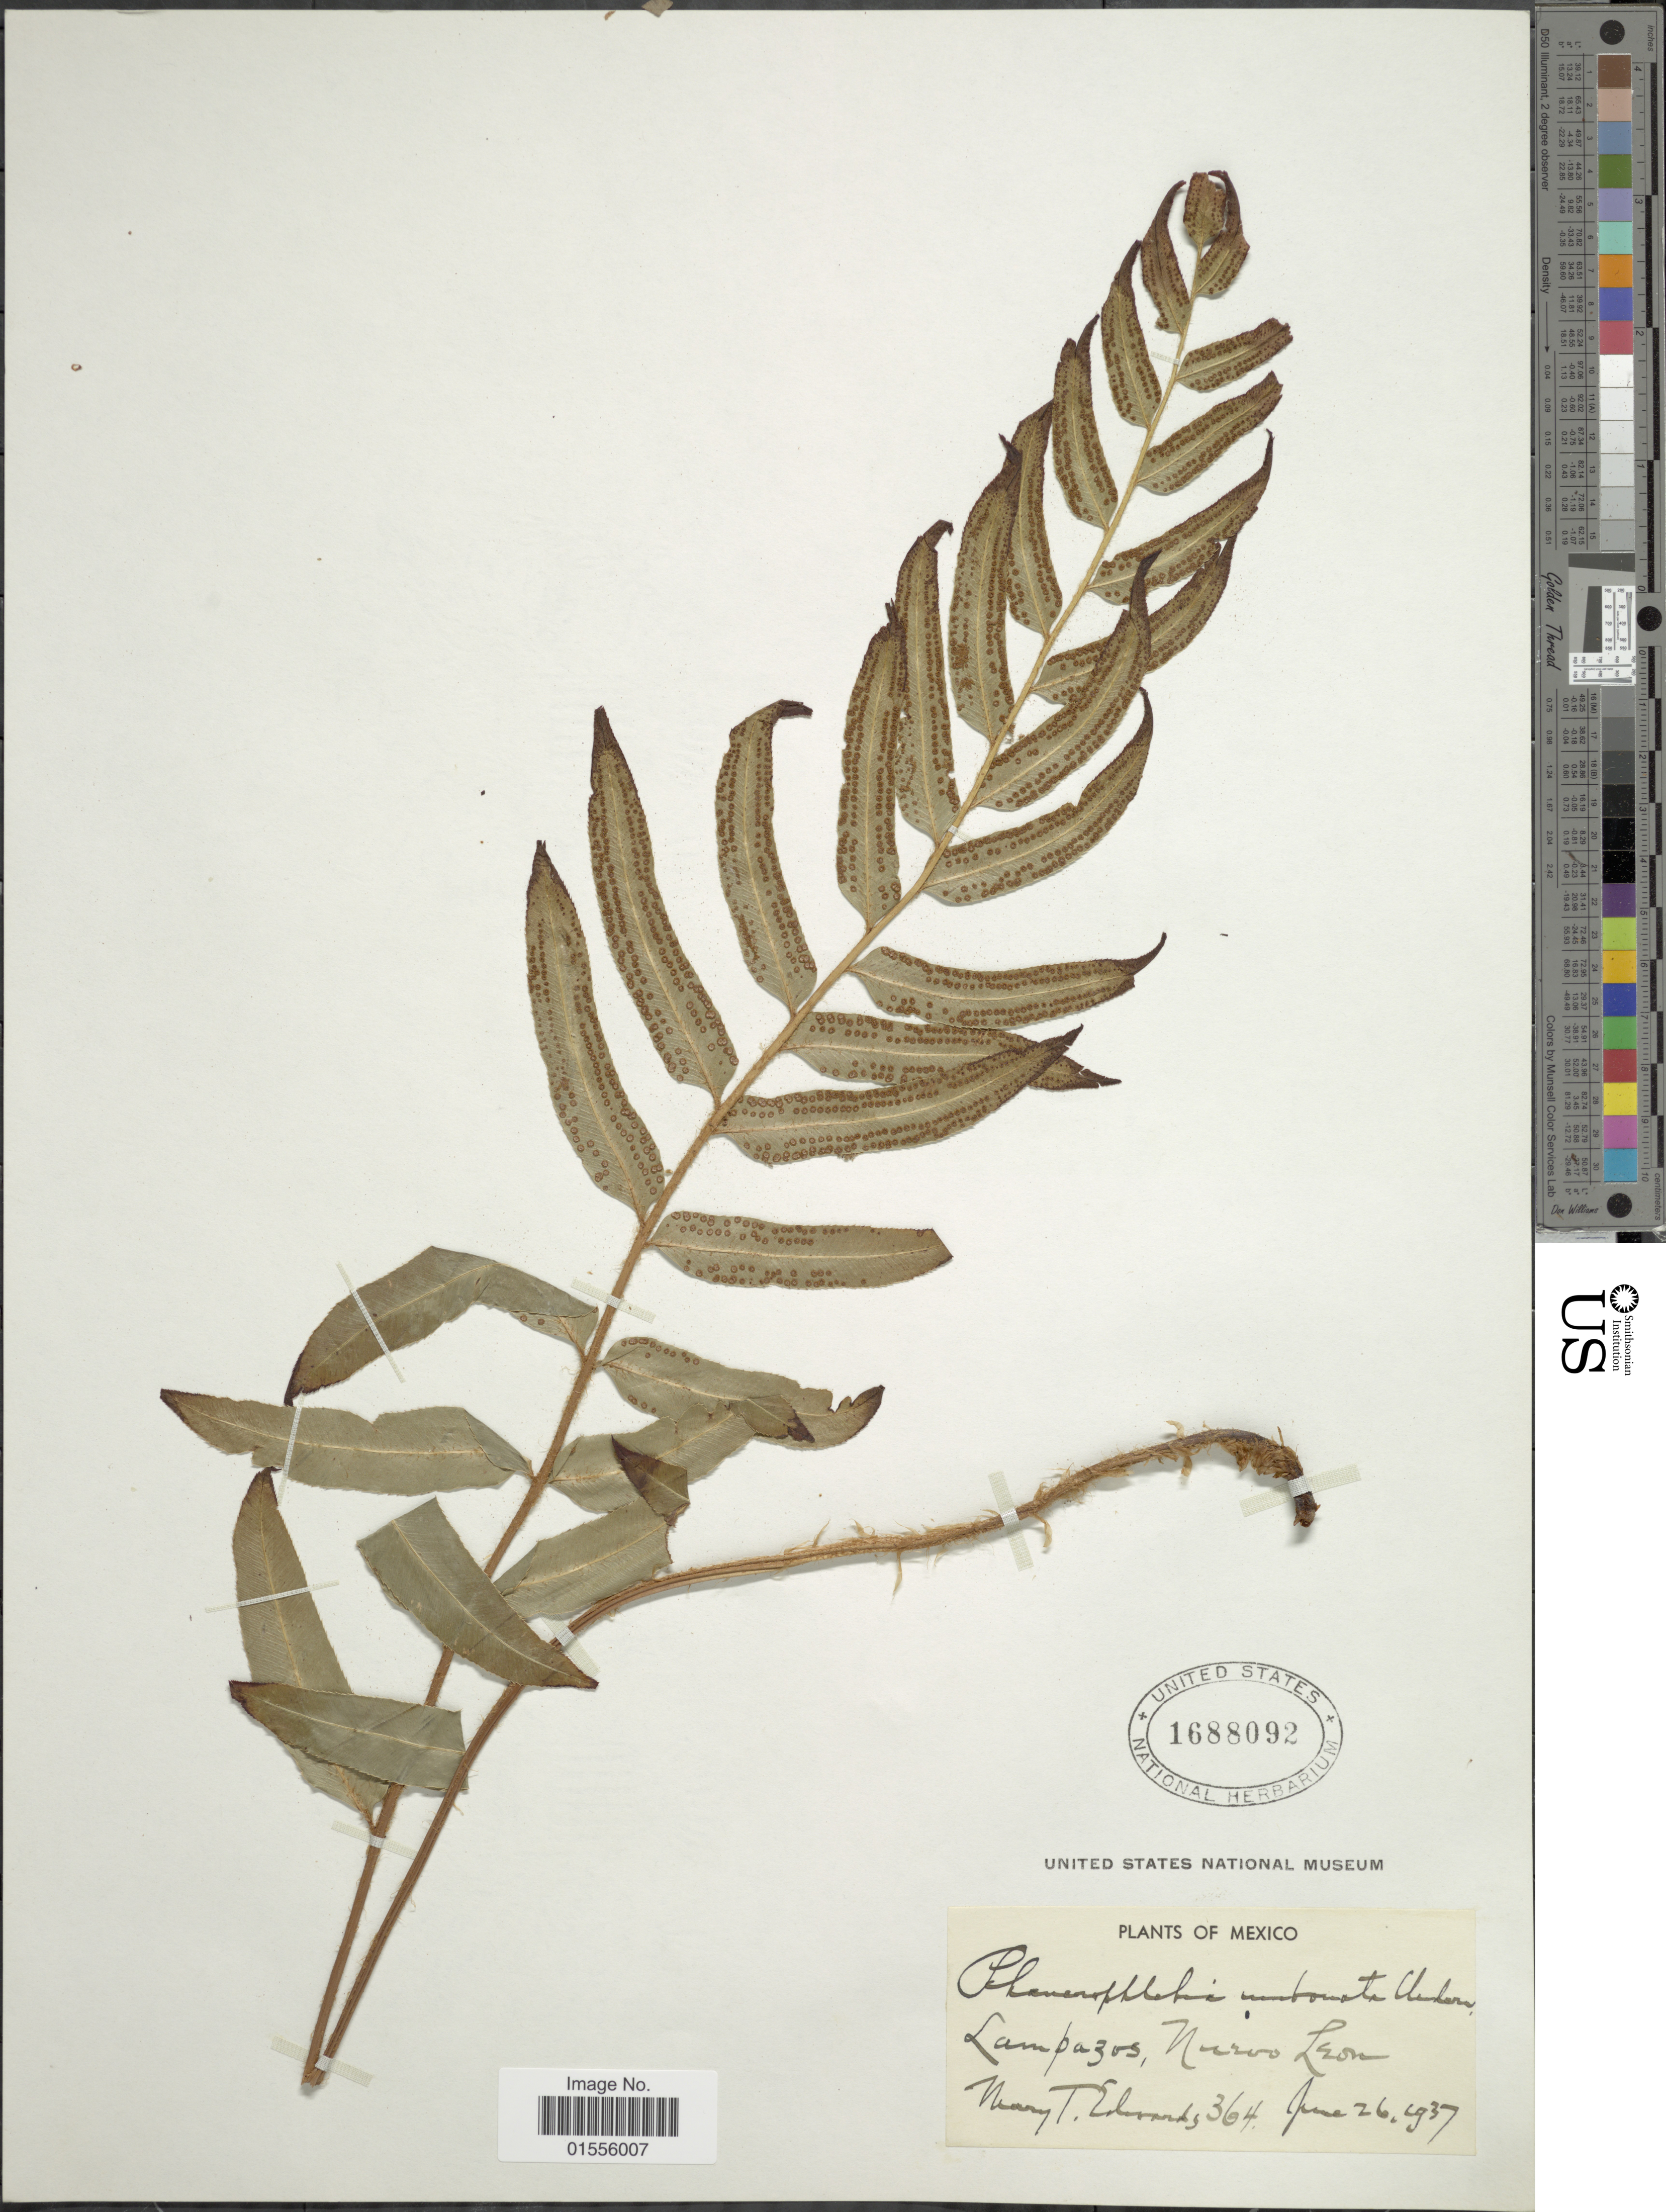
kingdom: Plantae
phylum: Tracheophyta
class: Polypodiopsida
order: Polypodiales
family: Dryopteridaceae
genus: Phanerophlebia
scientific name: Phanerophlebia umbonata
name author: Underw.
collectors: M. Edwards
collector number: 364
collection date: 1937-06-26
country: Mexico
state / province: Nuevo León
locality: Lampazos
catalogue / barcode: US 1688092